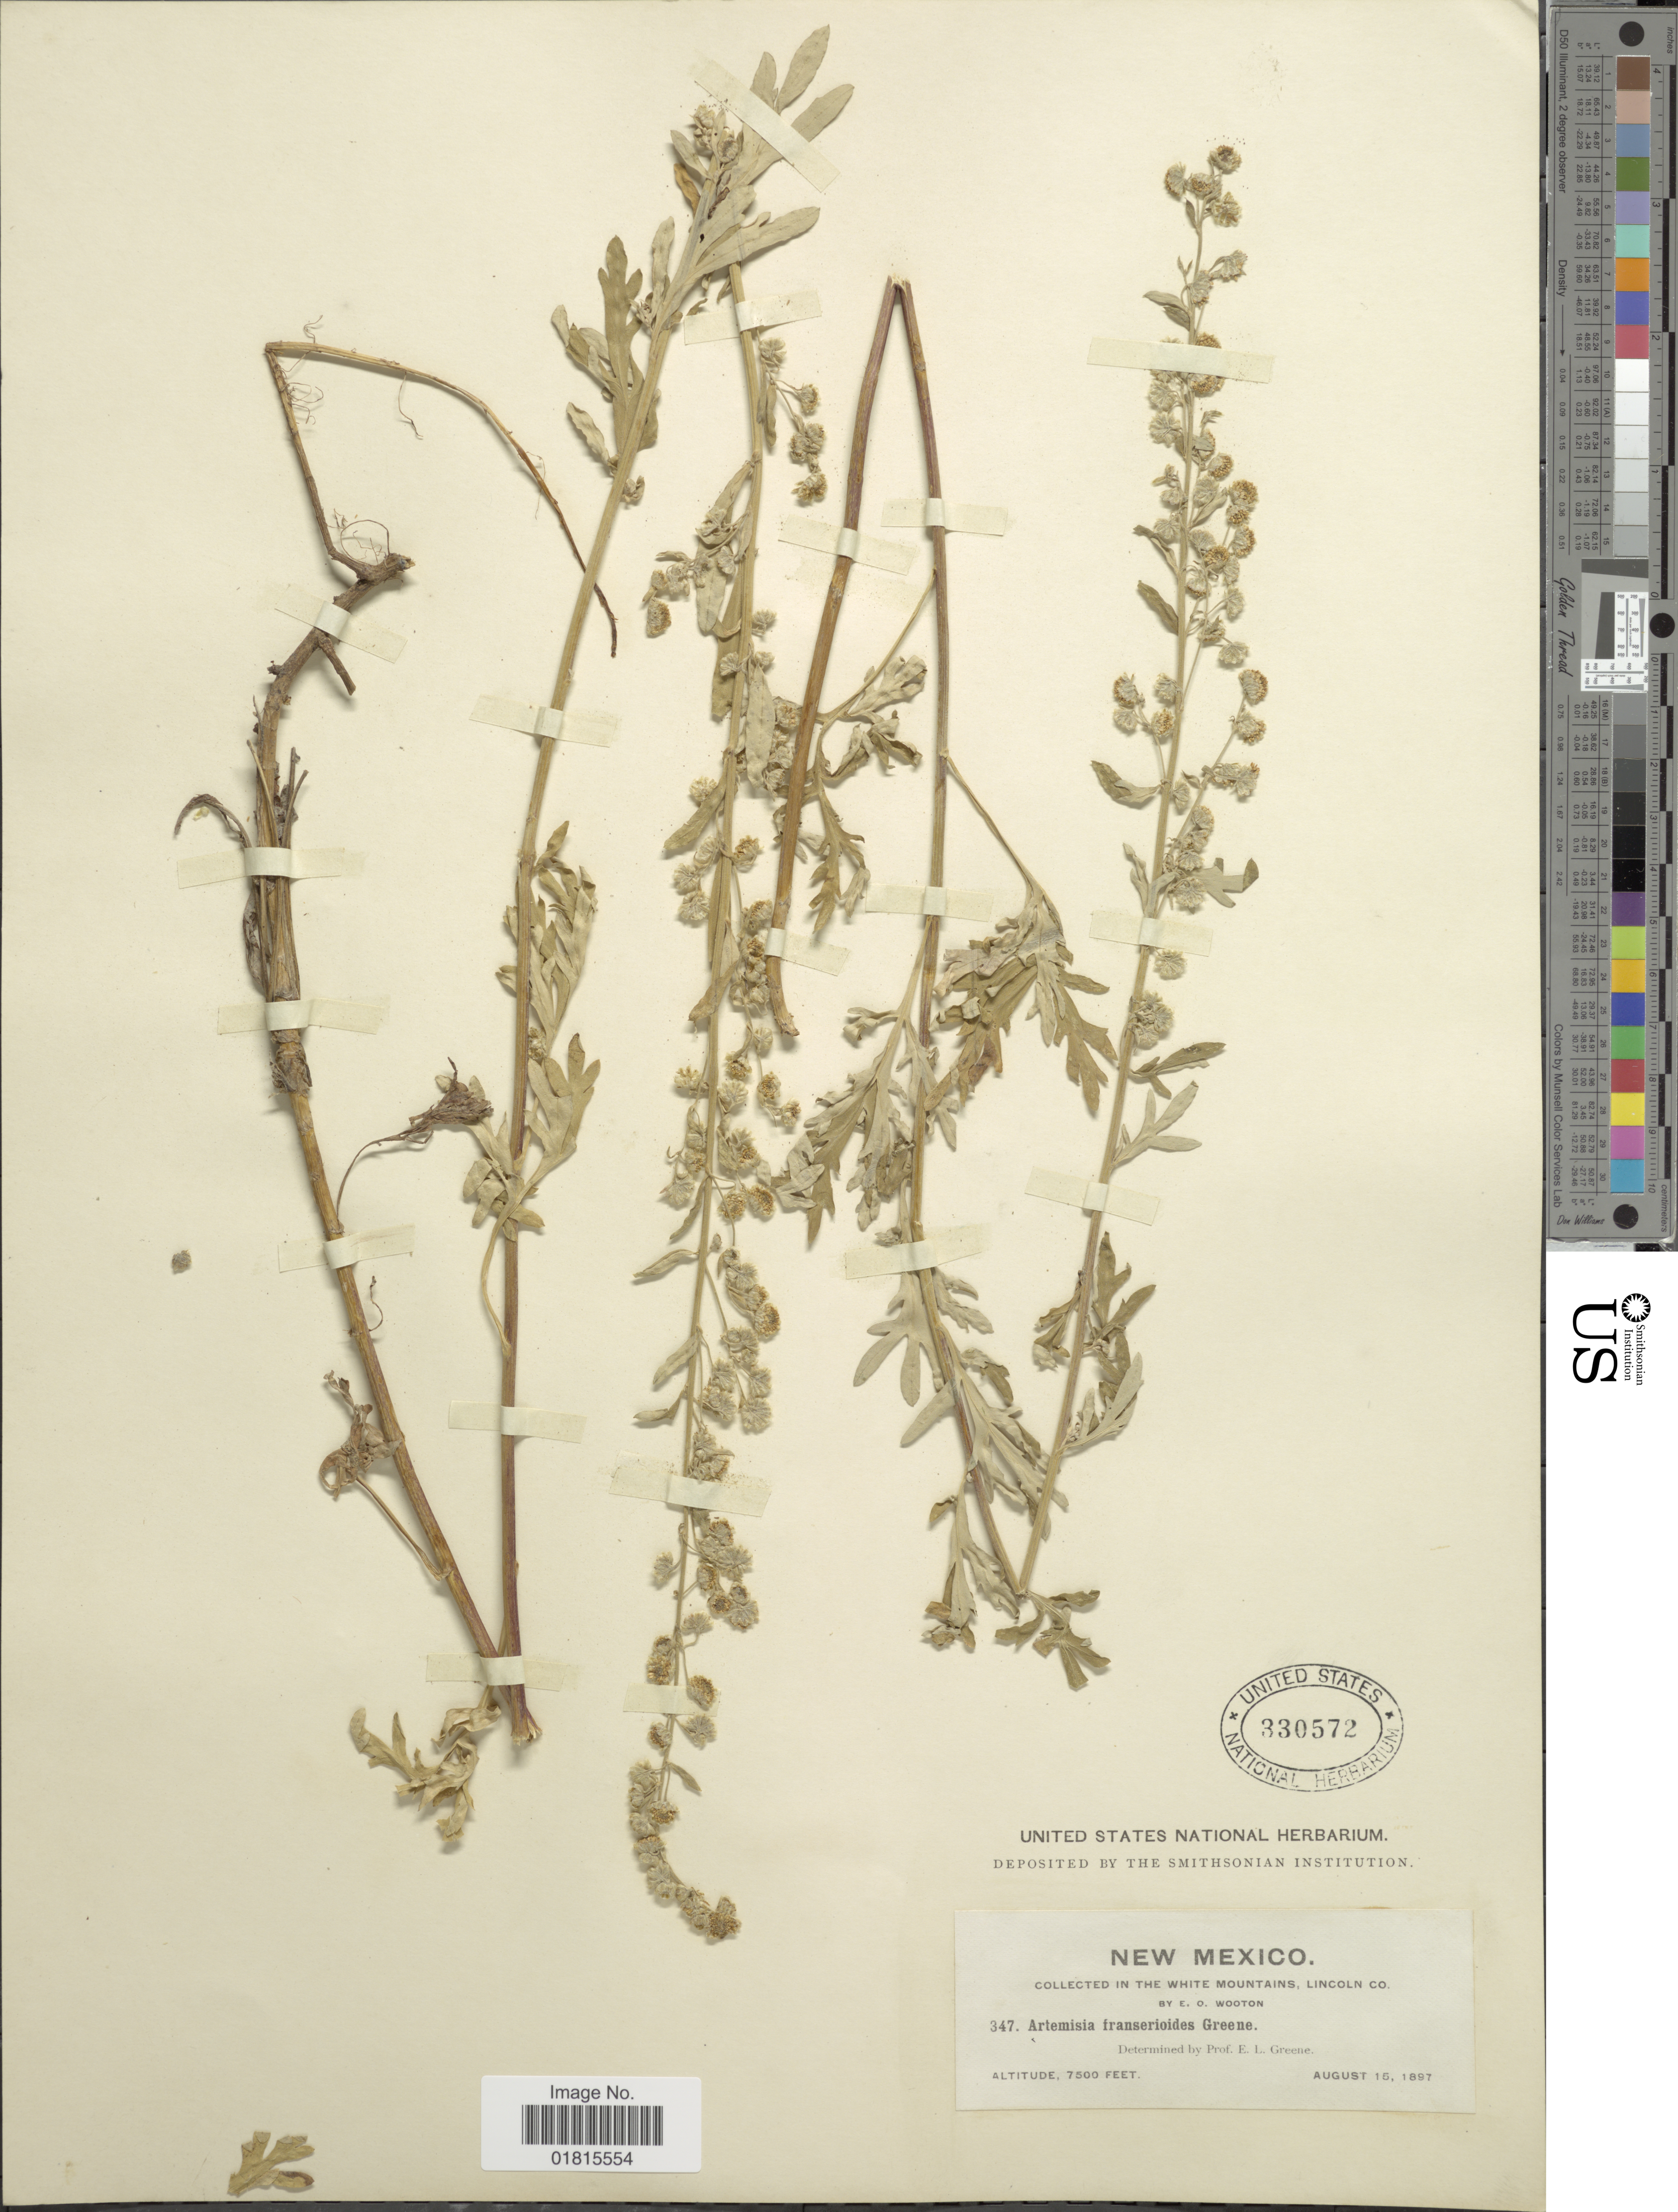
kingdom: Plantae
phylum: Tracheophyta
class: Magnoliopsida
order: Asterales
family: Asteraceae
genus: Artemisia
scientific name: Artemisia franserioides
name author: Greene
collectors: E. O. Wooton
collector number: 347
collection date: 1897-08-15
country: United States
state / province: New Mexico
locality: In the White Mountains, Lincoln Co.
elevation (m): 2286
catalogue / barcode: US 330572